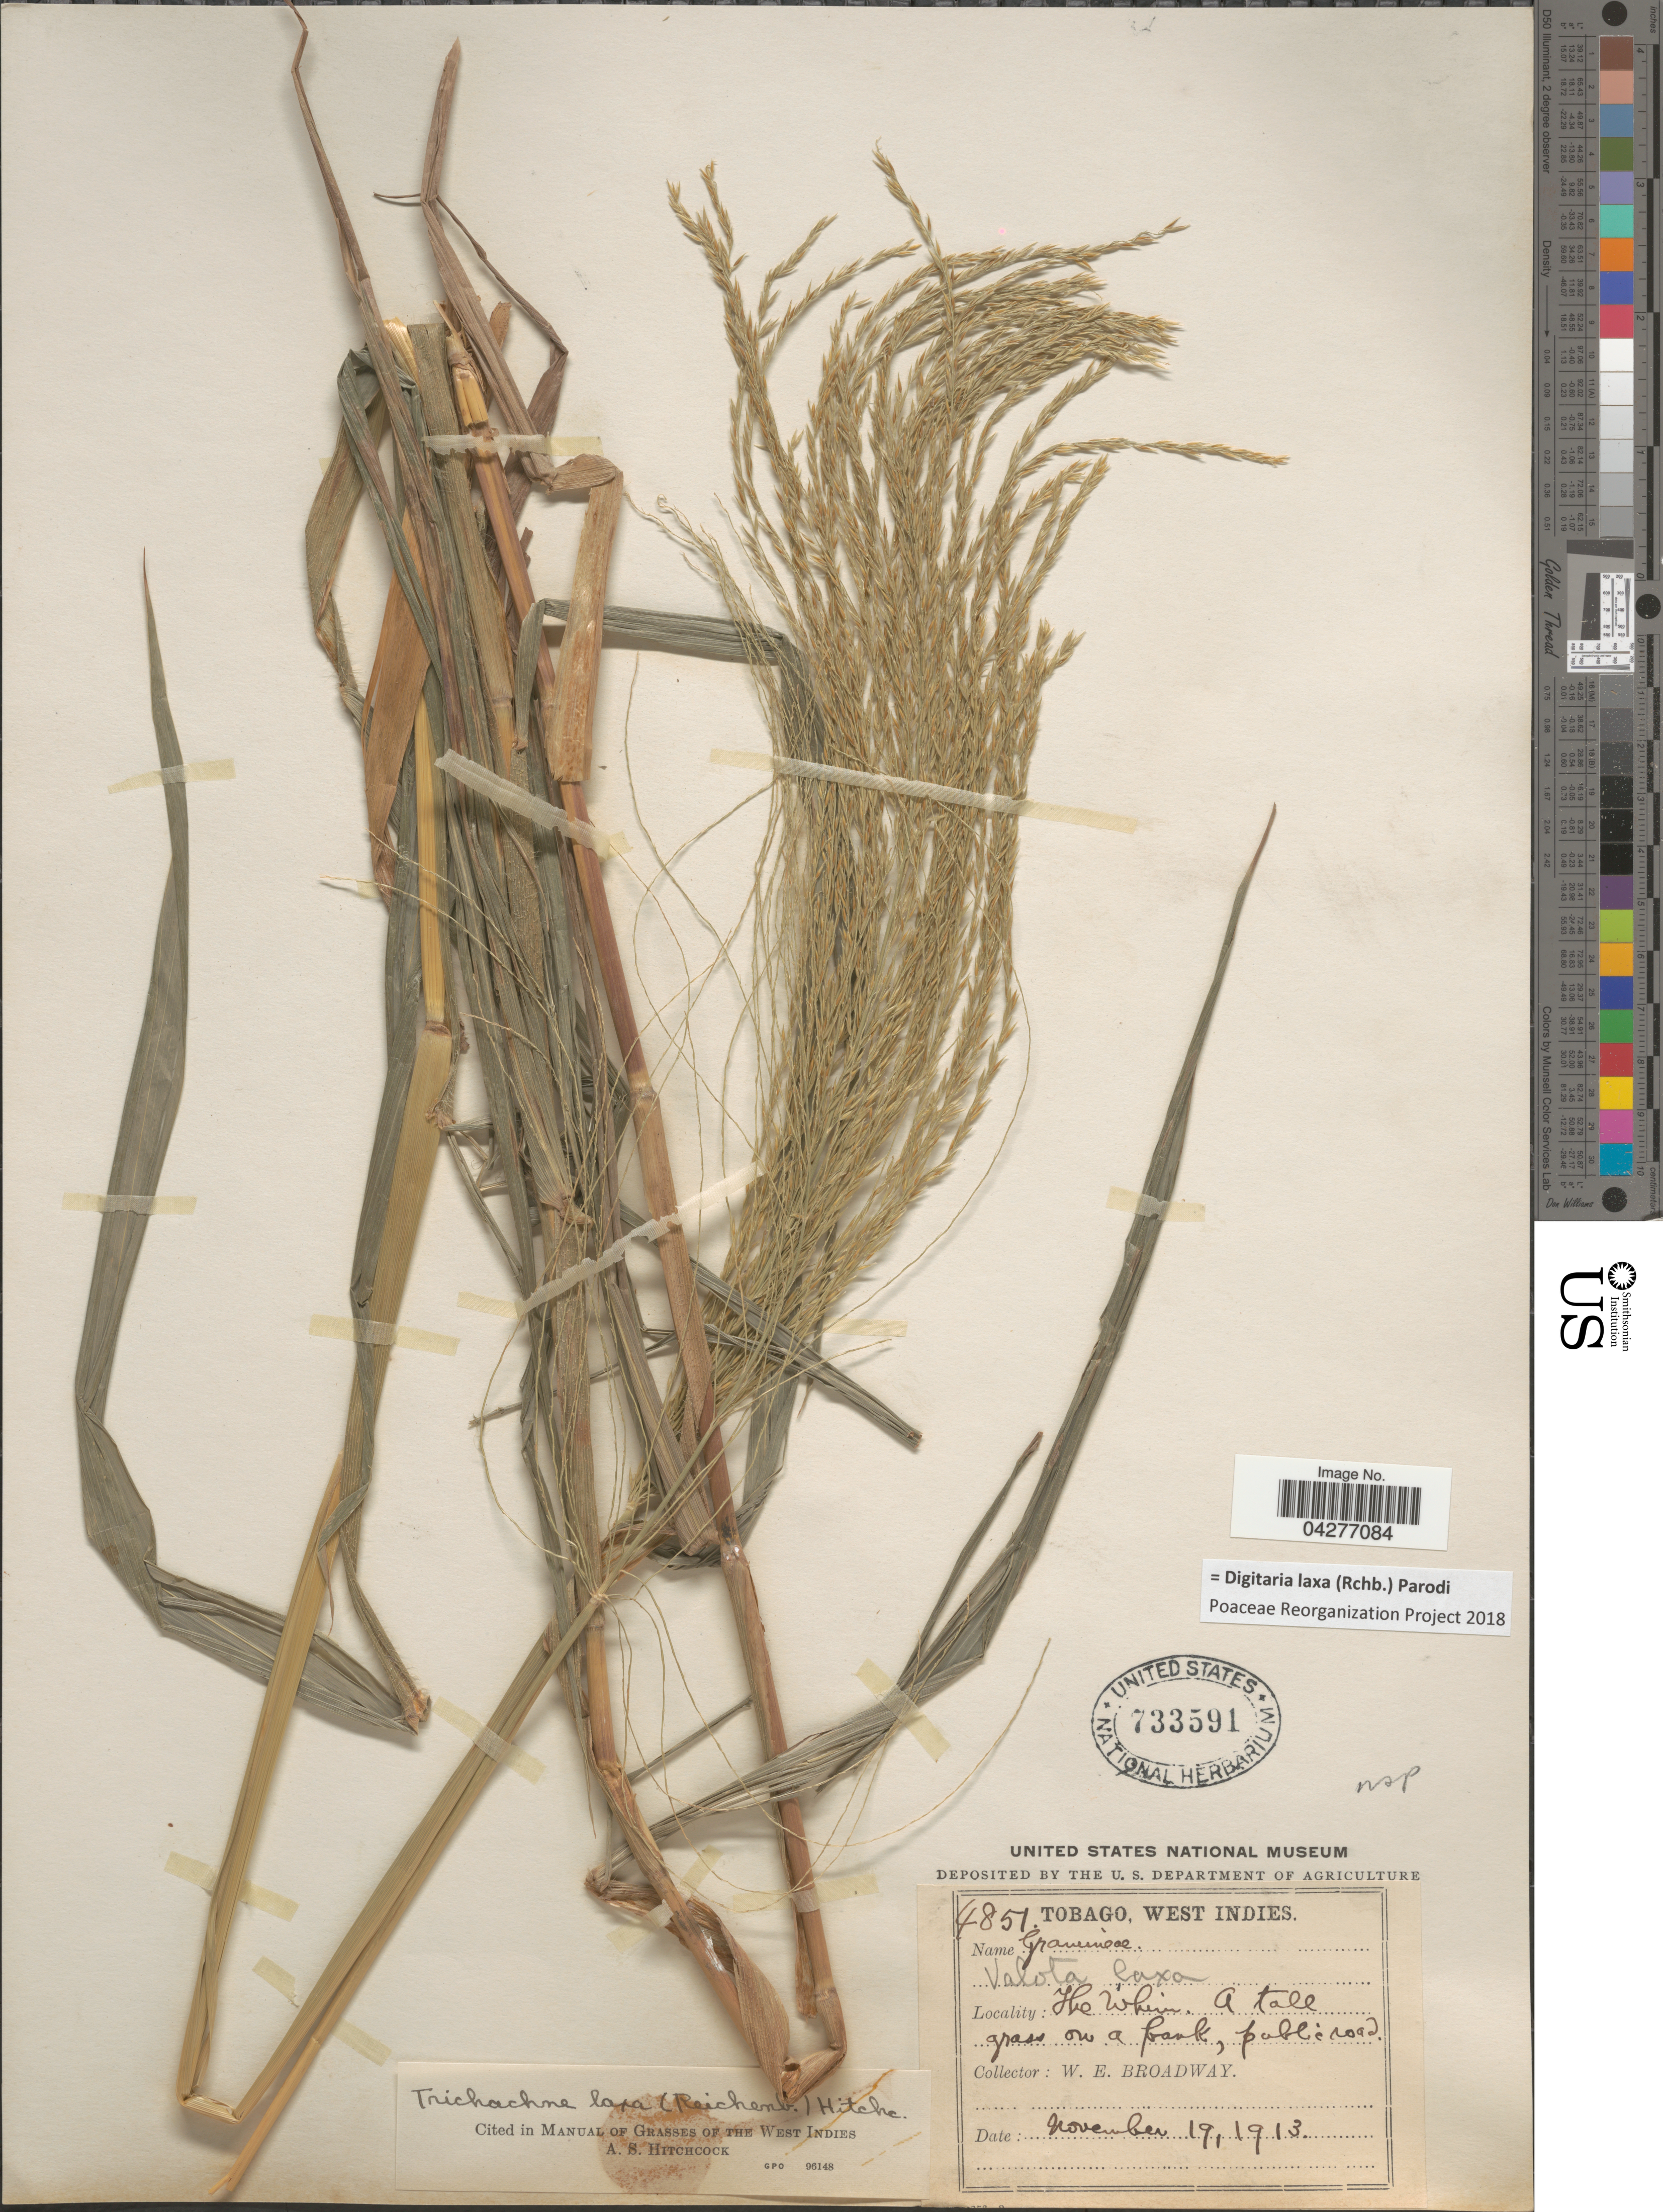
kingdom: Plantae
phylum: Tracheophyta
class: Liliopsida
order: Poales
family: Poaceae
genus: Digitaria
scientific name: Digitaria laxa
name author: (Rchb. ex A. Spreng.) Parodi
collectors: W. E. Broadway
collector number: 4851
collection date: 1913-11-19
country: Trinidad and Tobago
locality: Tobago, West Indies. The Whim.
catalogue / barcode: US 733591